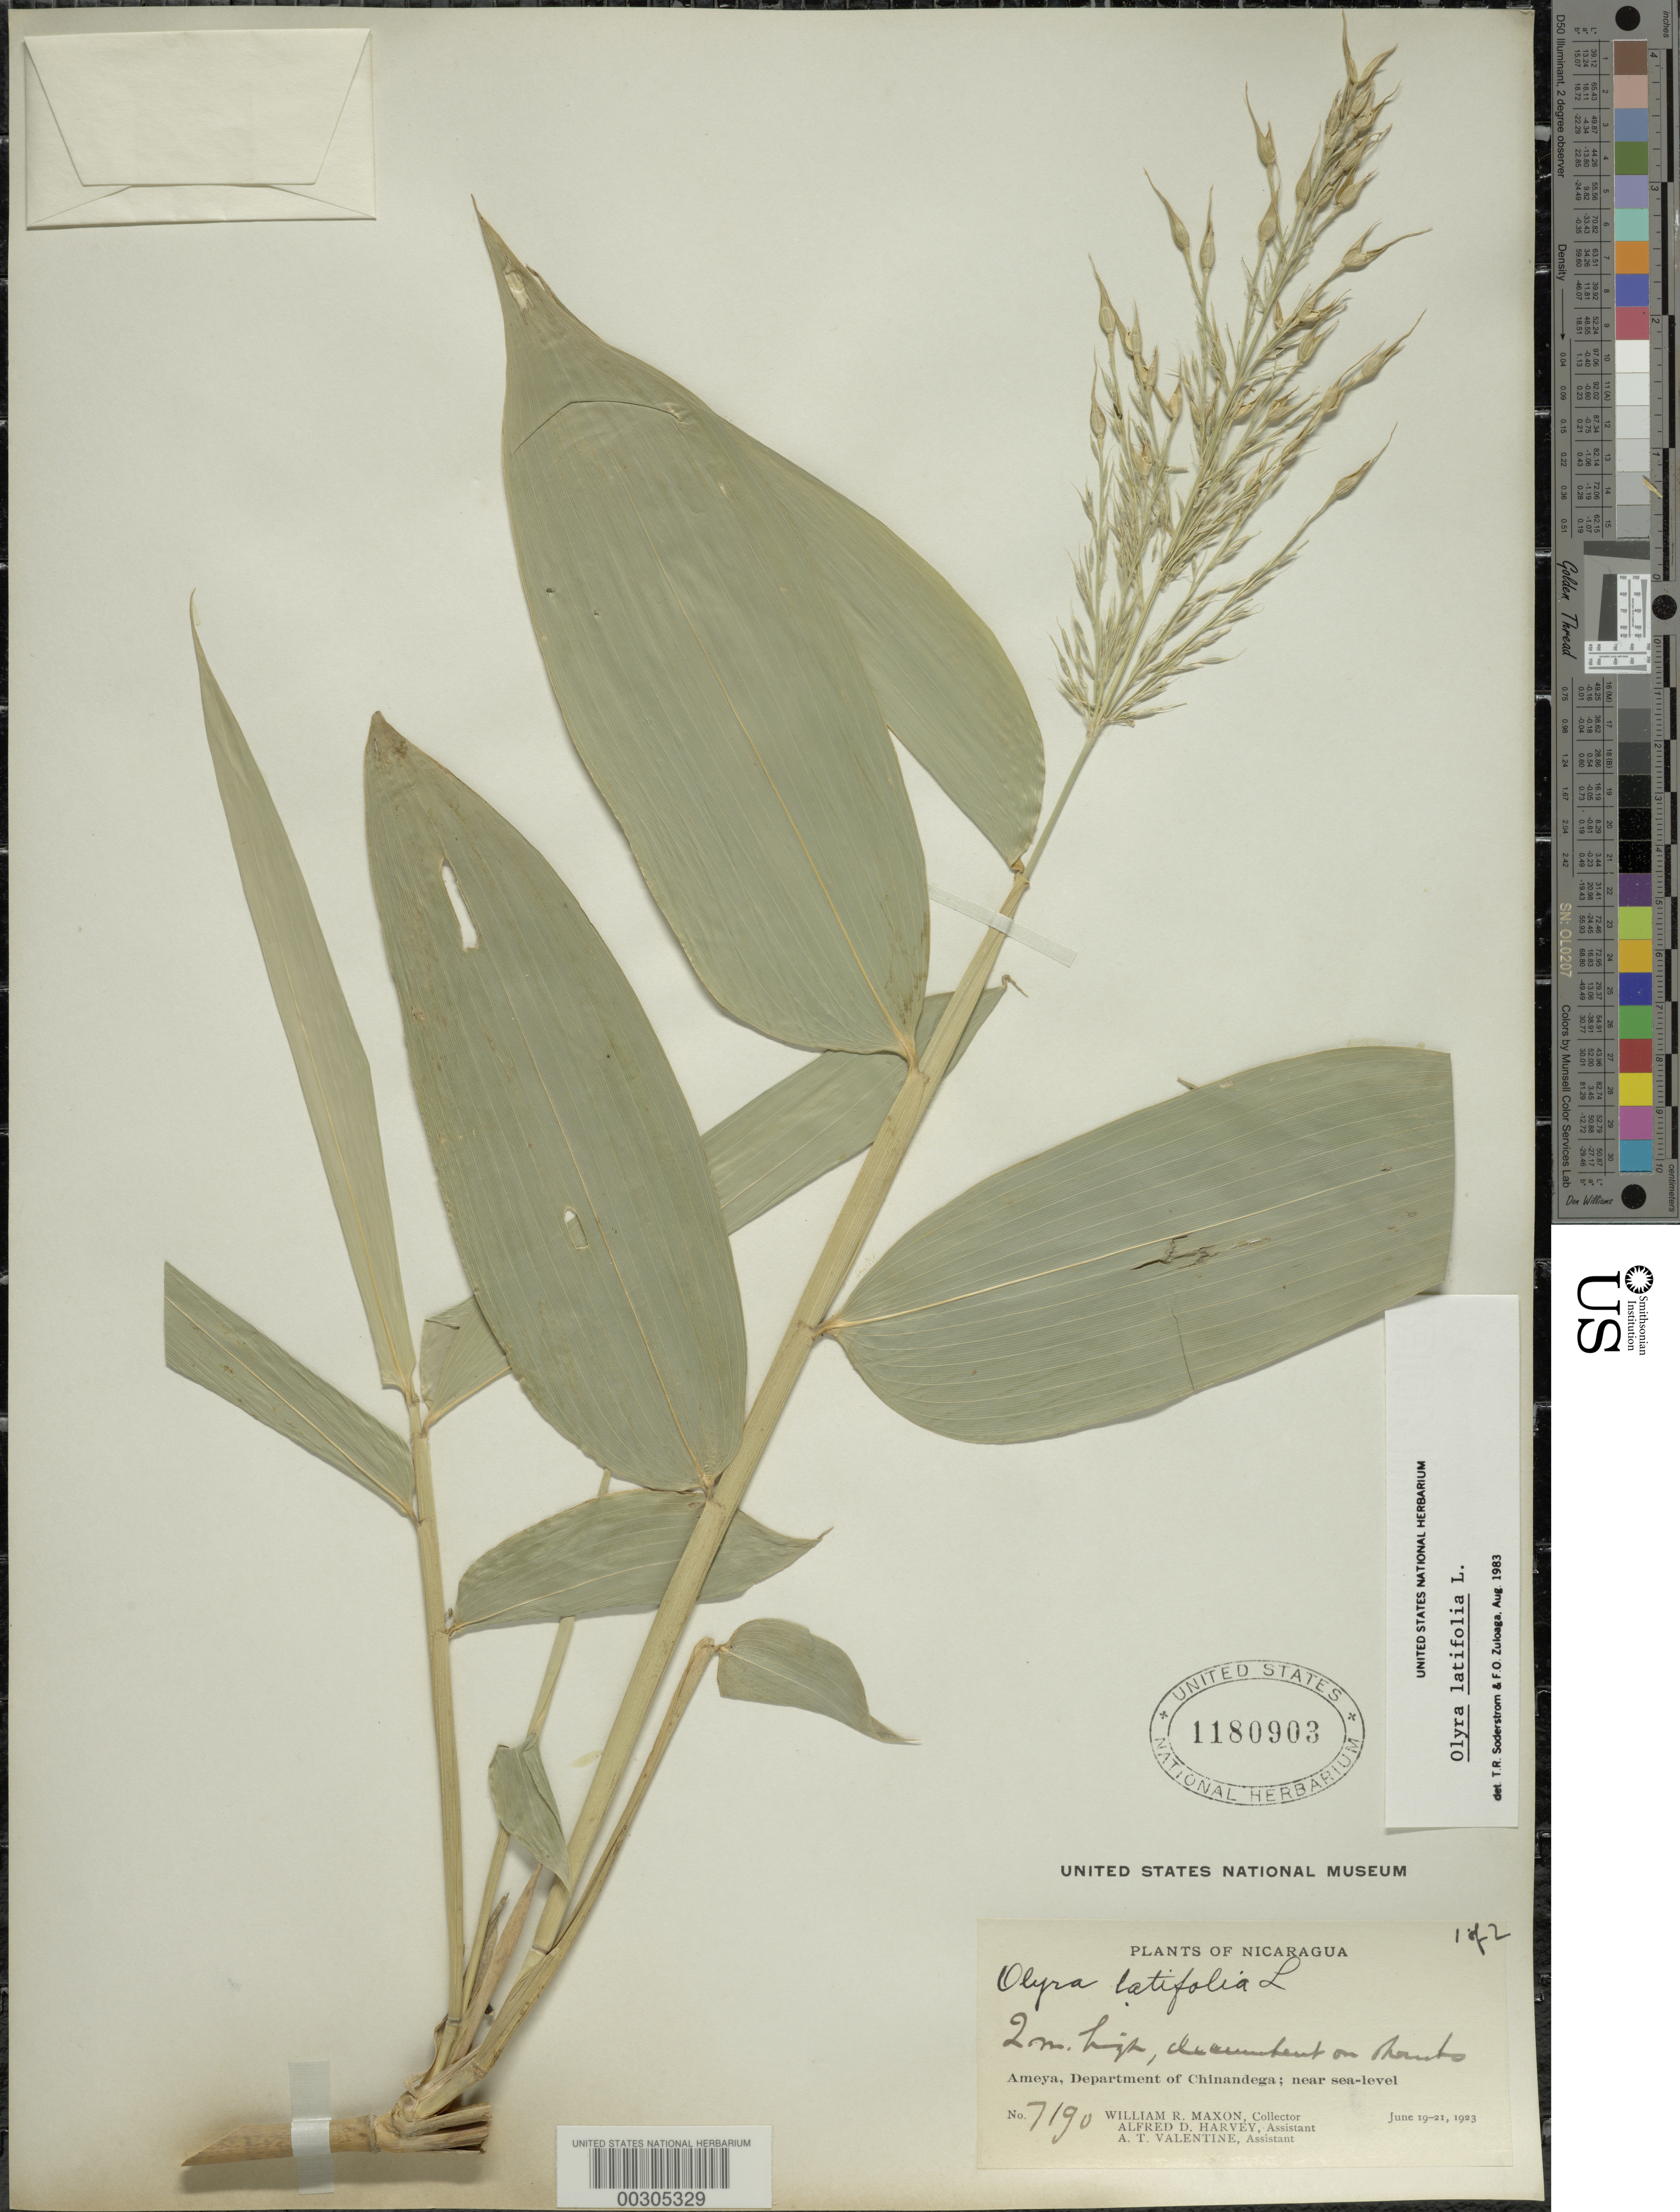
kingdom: Plantae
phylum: Tracheophyta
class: Liliopsida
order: Poales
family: Poaceae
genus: Olyra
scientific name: Olyra latifolia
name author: L.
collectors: W. R. Maxon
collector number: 7190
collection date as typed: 19 Jun 1923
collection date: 1923-06-19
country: Nicaragua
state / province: Chinandega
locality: Ameya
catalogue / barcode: US 1180903